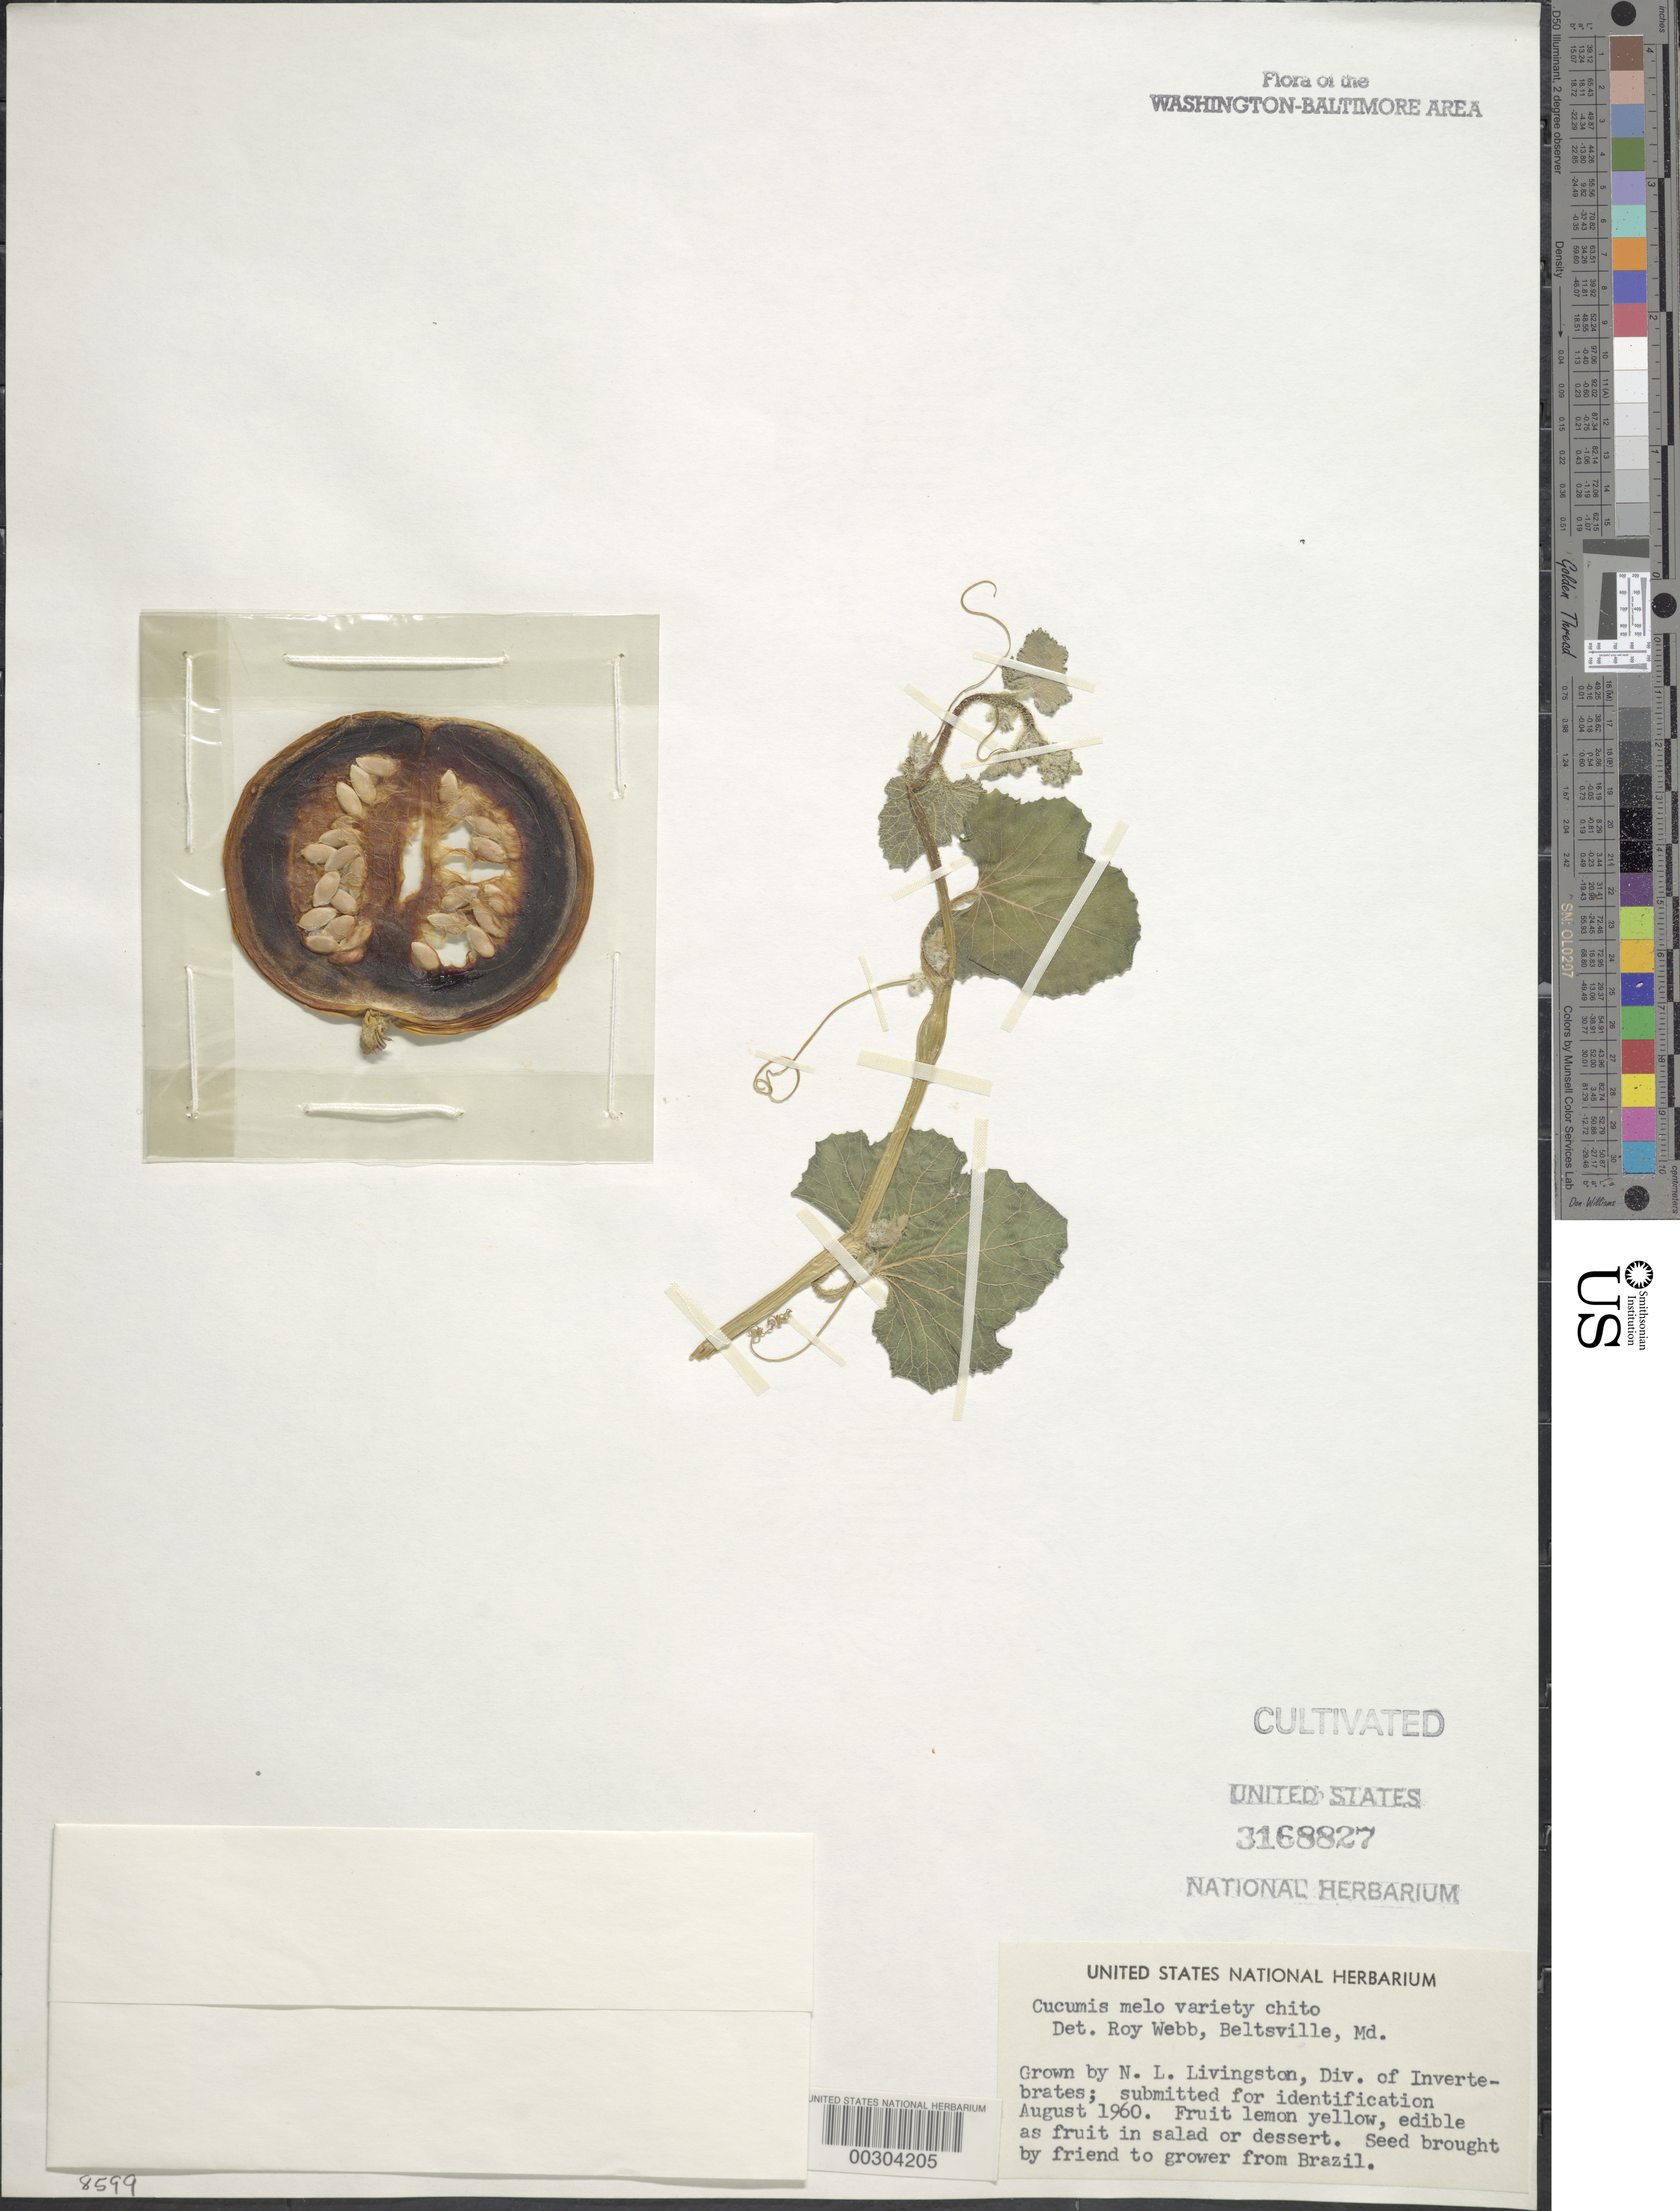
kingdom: Plantae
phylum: Tracheophyta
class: Magnoliopsida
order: Cucurbitales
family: Cucurbitaceae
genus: Cucumis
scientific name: Cucumis melo var. chito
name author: (C. Morren) Naudin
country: United States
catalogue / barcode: US 3168827